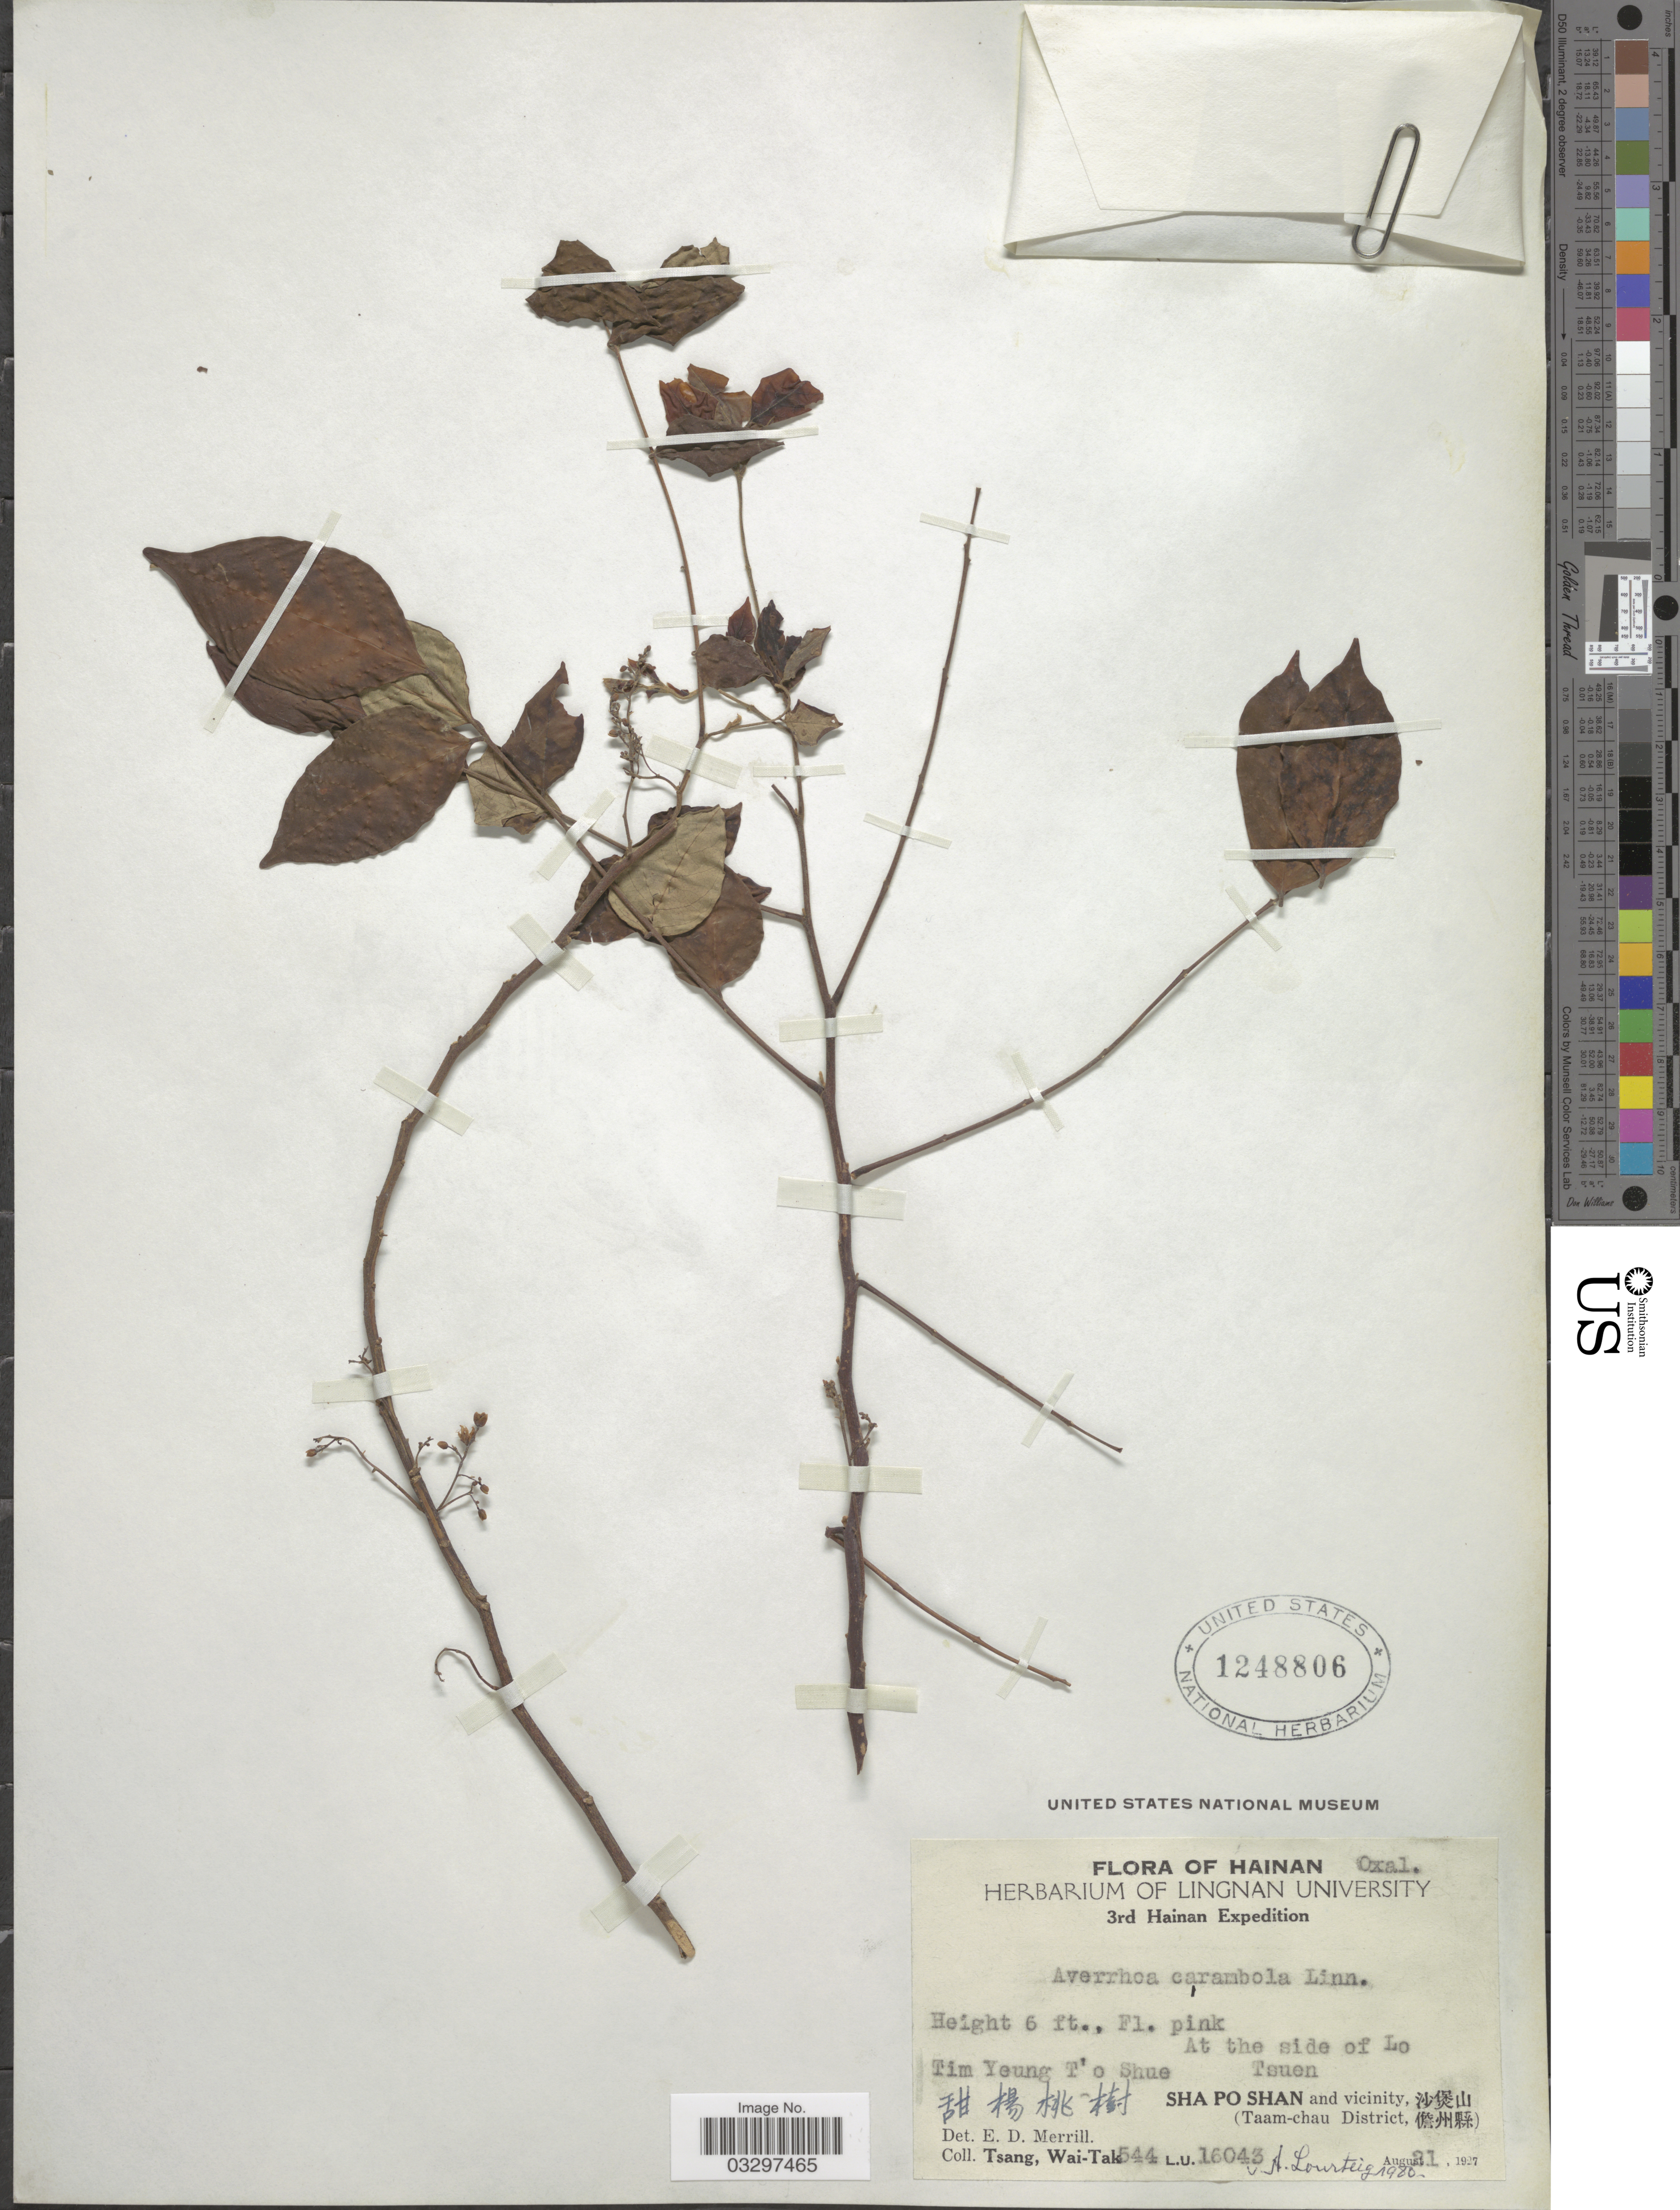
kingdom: Plantae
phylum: Tracheophyta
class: Magnoliopsida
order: Oxalidales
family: Oxalidaceae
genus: Averrhoa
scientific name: Averrhoa carambola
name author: L.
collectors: W. T. Tsang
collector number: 544L.U.16043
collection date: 1927-08-21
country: China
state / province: Hainan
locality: At the side of Lo Tsuen. Sha Po Shan and vicinity, X. (Taam-chau District, X).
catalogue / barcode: US 1248806